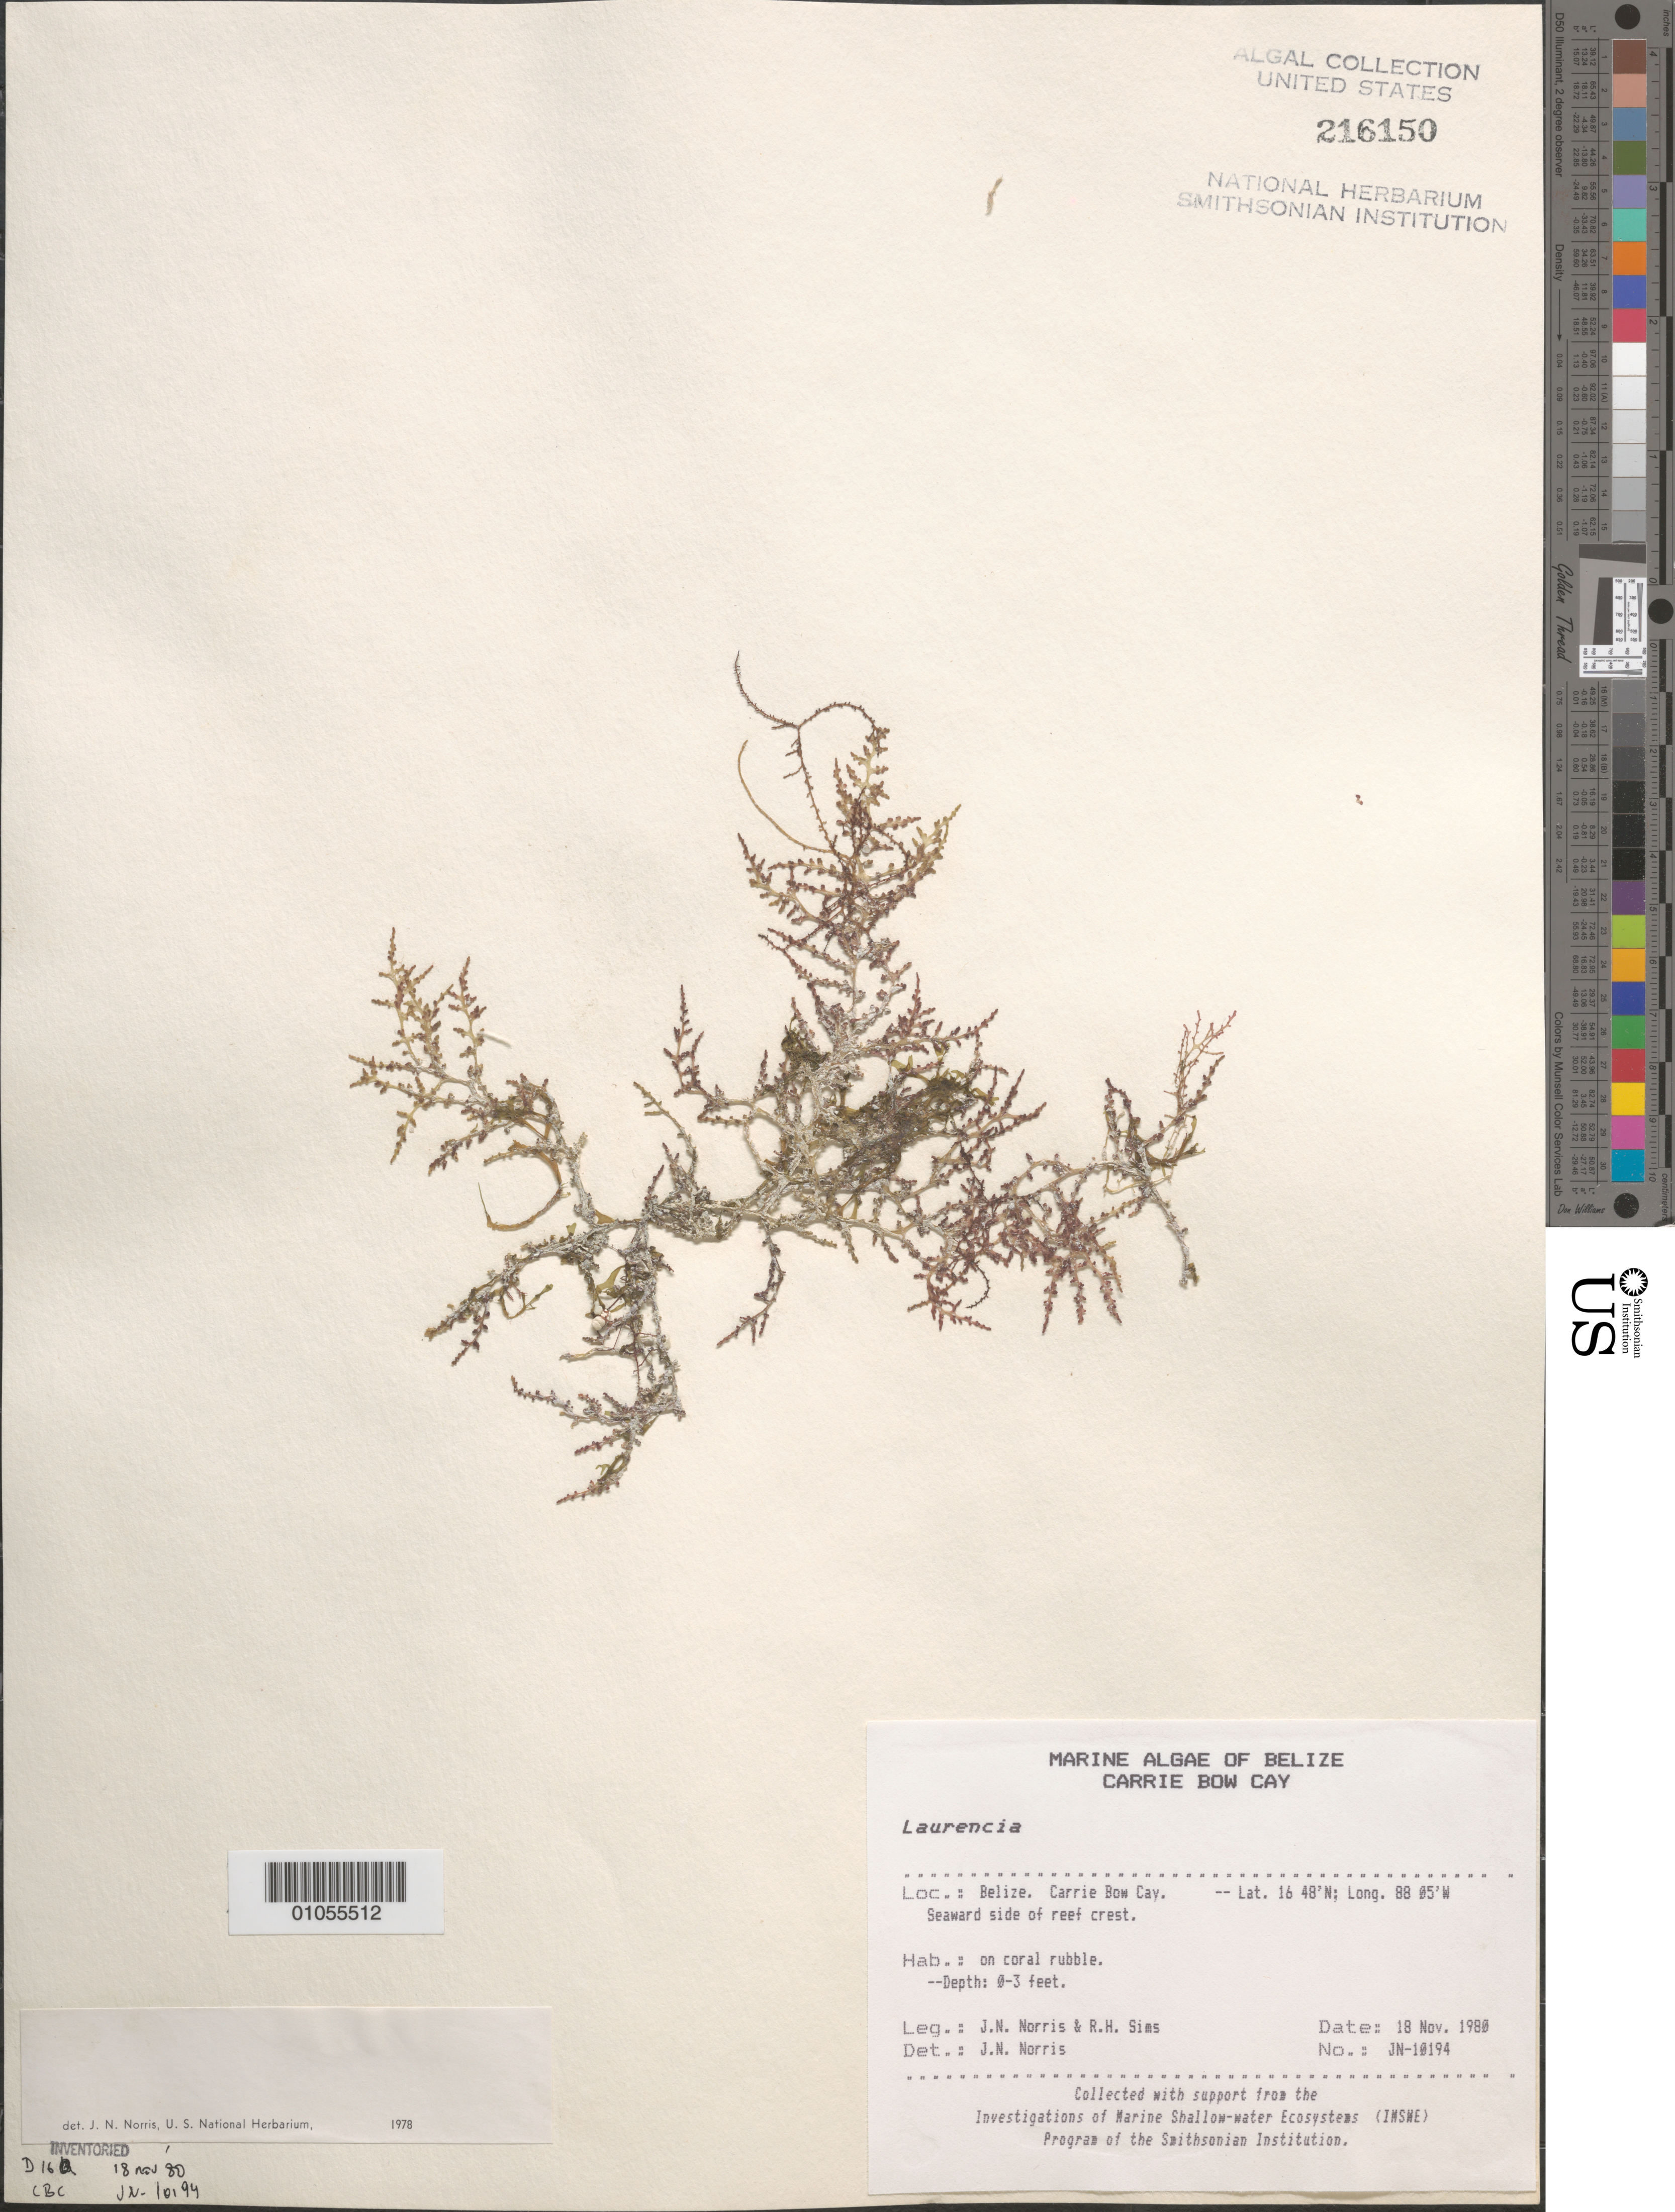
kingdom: Plantae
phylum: Rhodophyta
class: Florideophyceae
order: Ceramiales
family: Rhodomelaceae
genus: Laurencia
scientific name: Laurencia sp.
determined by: Norris, James N.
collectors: J. N. Norris & R. H. Sims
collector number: JN-10194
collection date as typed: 18 Nov 1980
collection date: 1980-11-18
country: Belize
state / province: Stann Creek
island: Carrie Bow Cay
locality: Seaward side of reef crest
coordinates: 16 48'N, 88 05'W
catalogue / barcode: US 216150